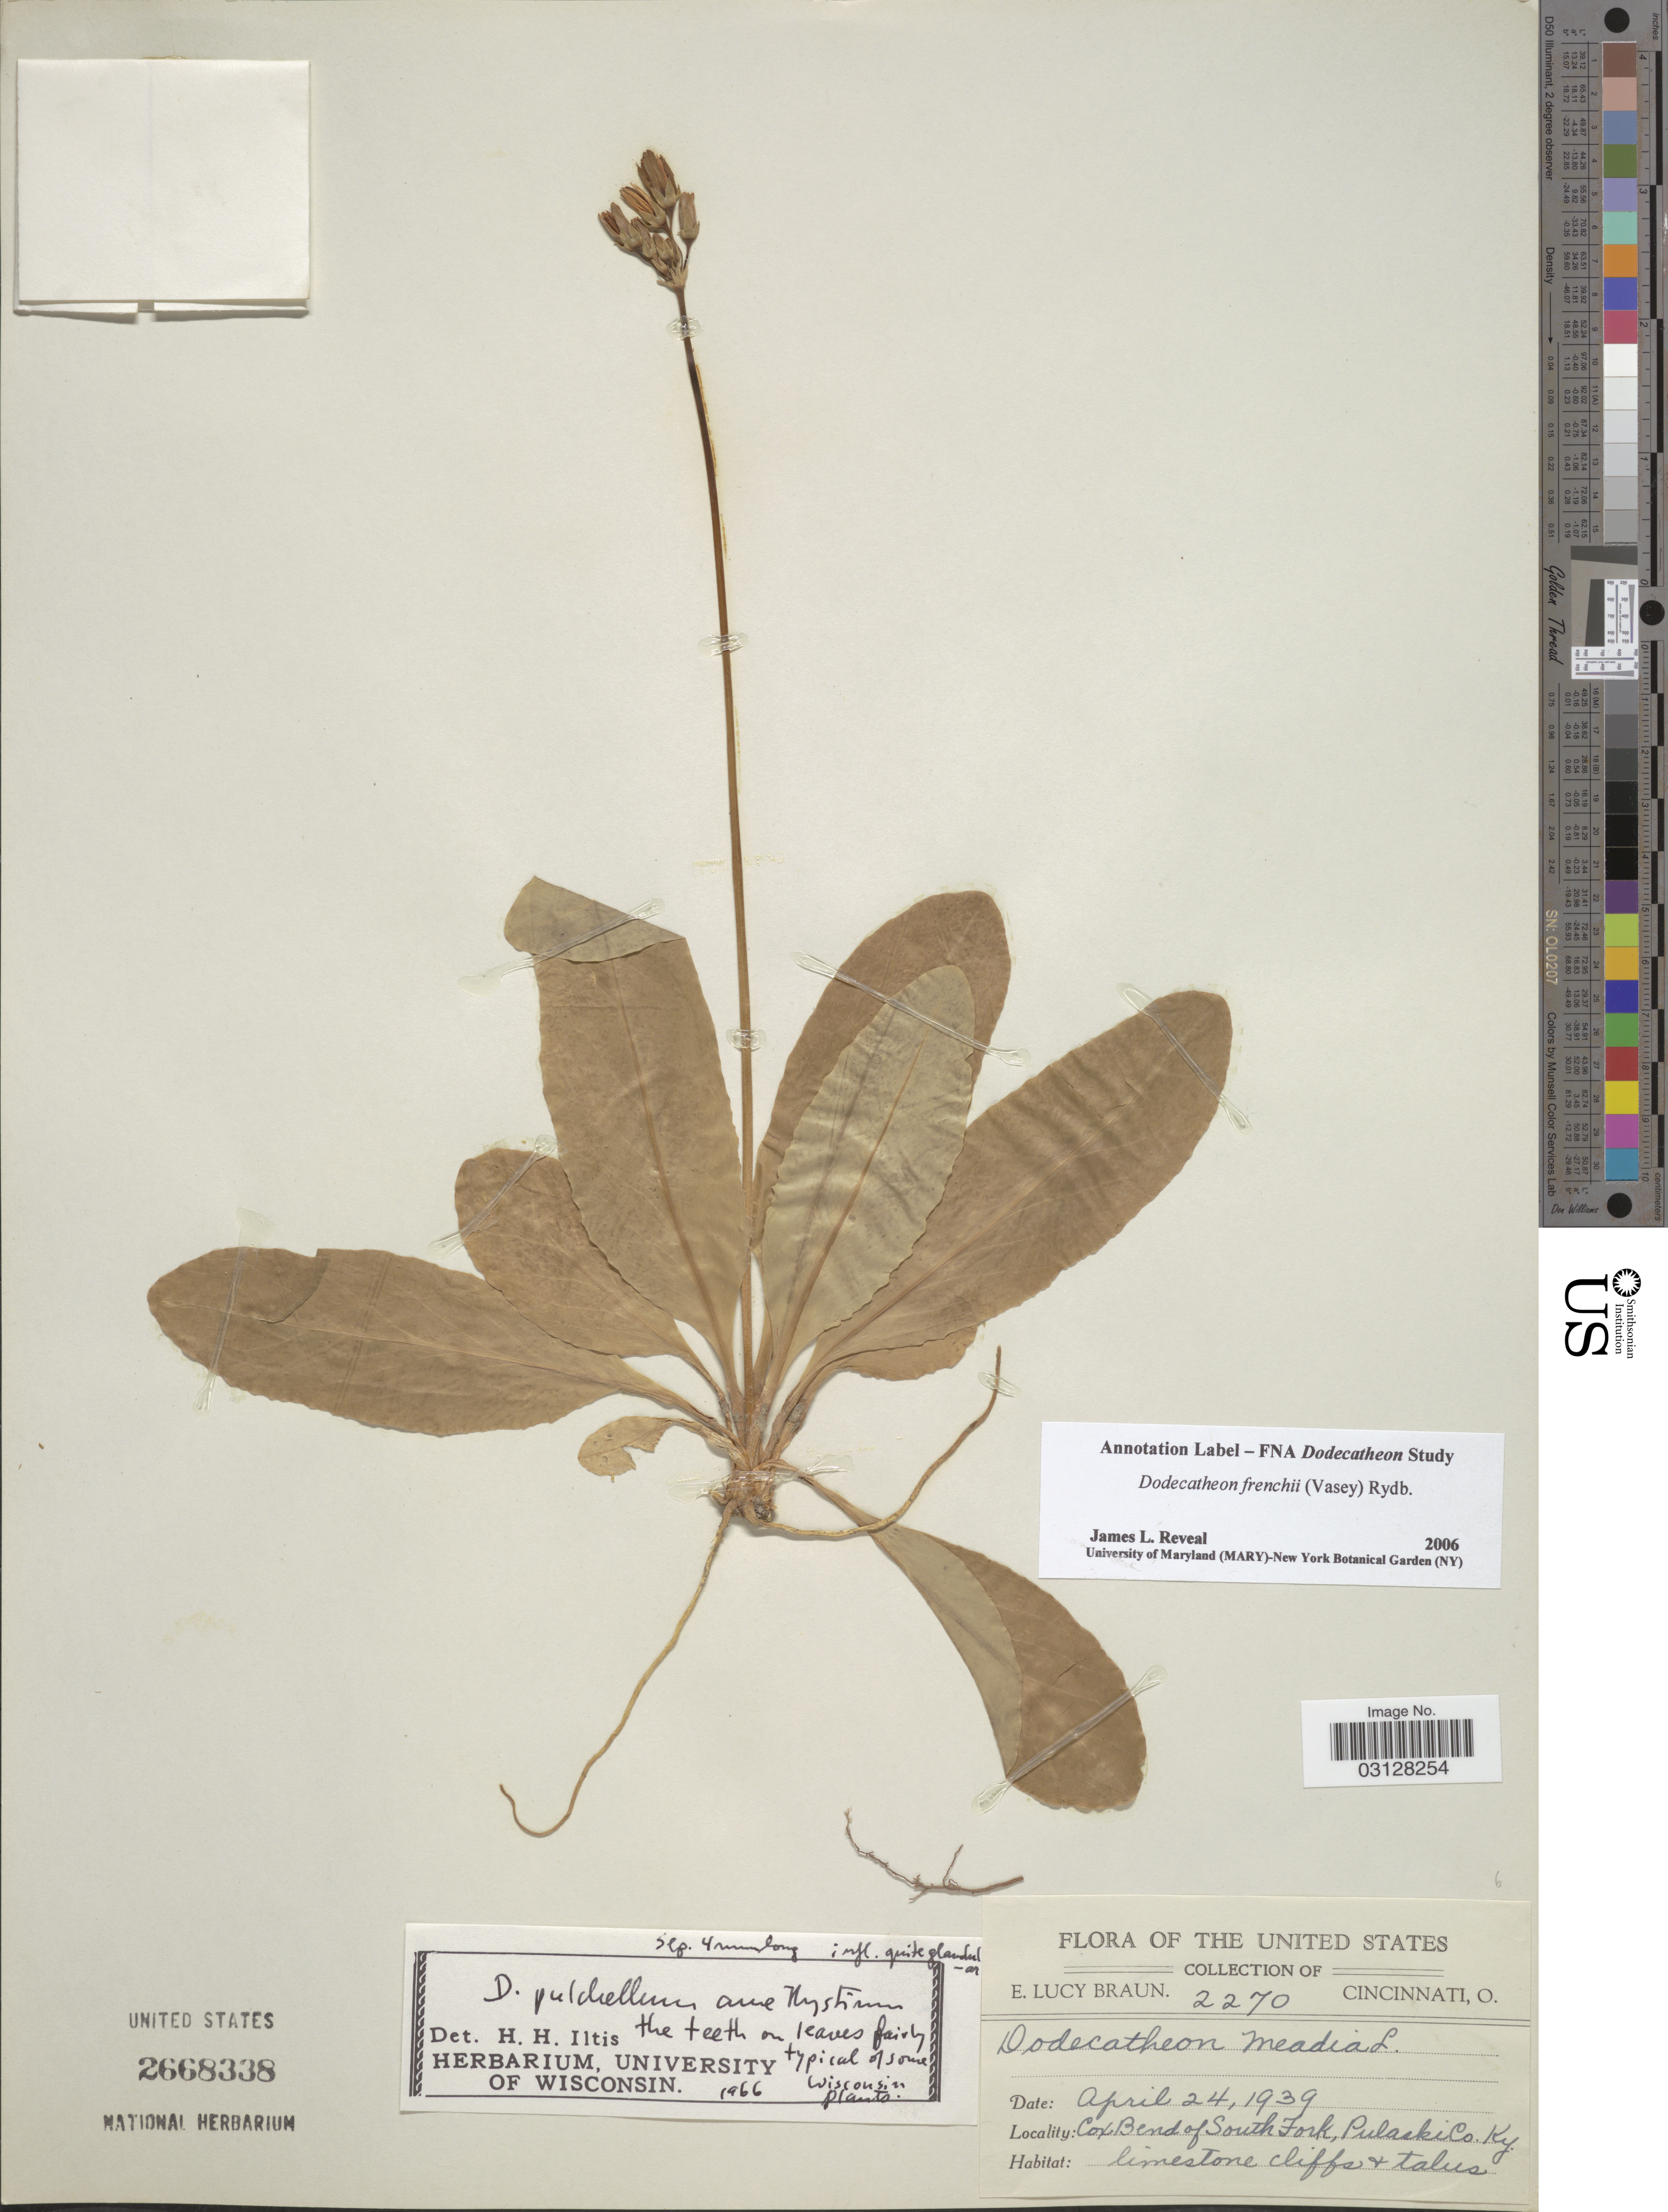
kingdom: Plantae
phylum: Tracheophyta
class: Magnoliopsida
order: Ericales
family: Primulaceae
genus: Dodecatheon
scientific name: Dodecatheon frenchii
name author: (Vasey) Rydb.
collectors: E. L. Braun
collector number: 2270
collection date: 1939-04-24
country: United States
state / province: Kentucky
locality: Cox Bend of South Fork, Pulaski Co.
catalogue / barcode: US 2668338